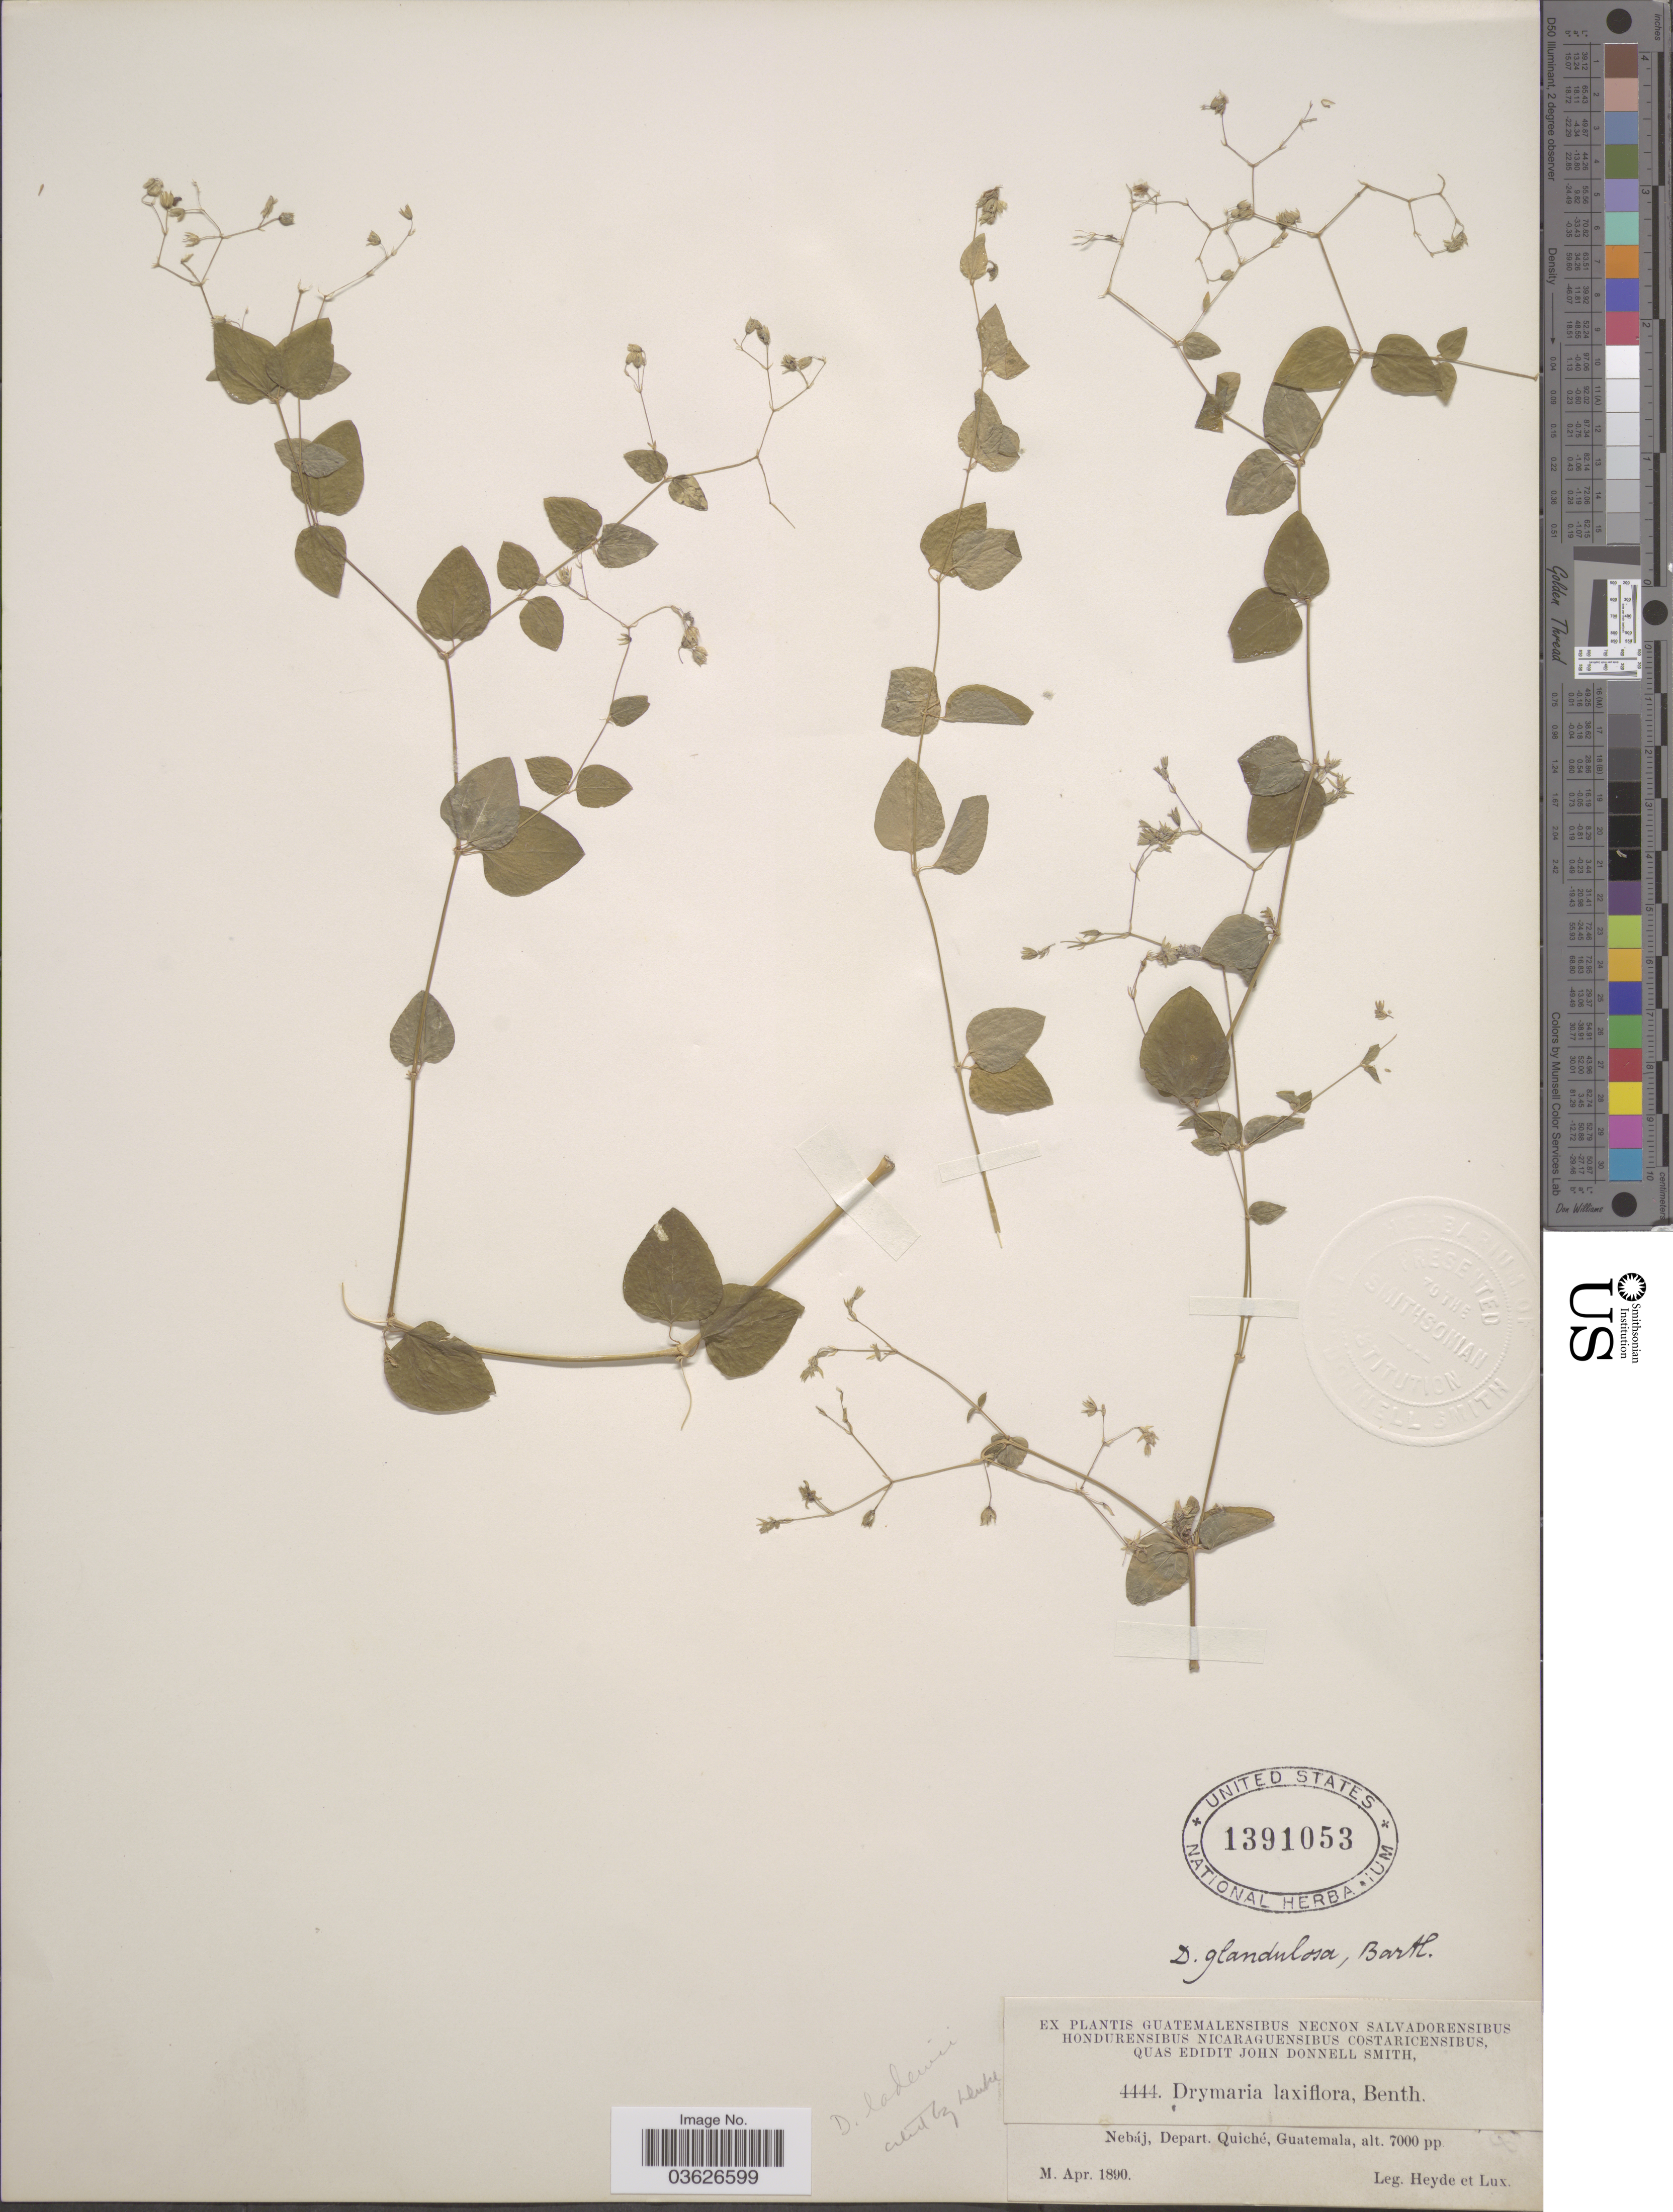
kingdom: Plantae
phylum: Tracheophyta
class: Magnoliopsida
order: Caryophyllales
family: Caryophyllaceae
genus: Drymaria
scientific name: Drymaria ladewii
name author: Rusby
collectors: Heyde & Lux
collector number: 4444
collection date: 1890-04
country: Guatemala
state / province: El Quiché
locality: Nebáj, Depart. Quiché.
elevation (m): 2134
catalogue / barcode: US 1391053